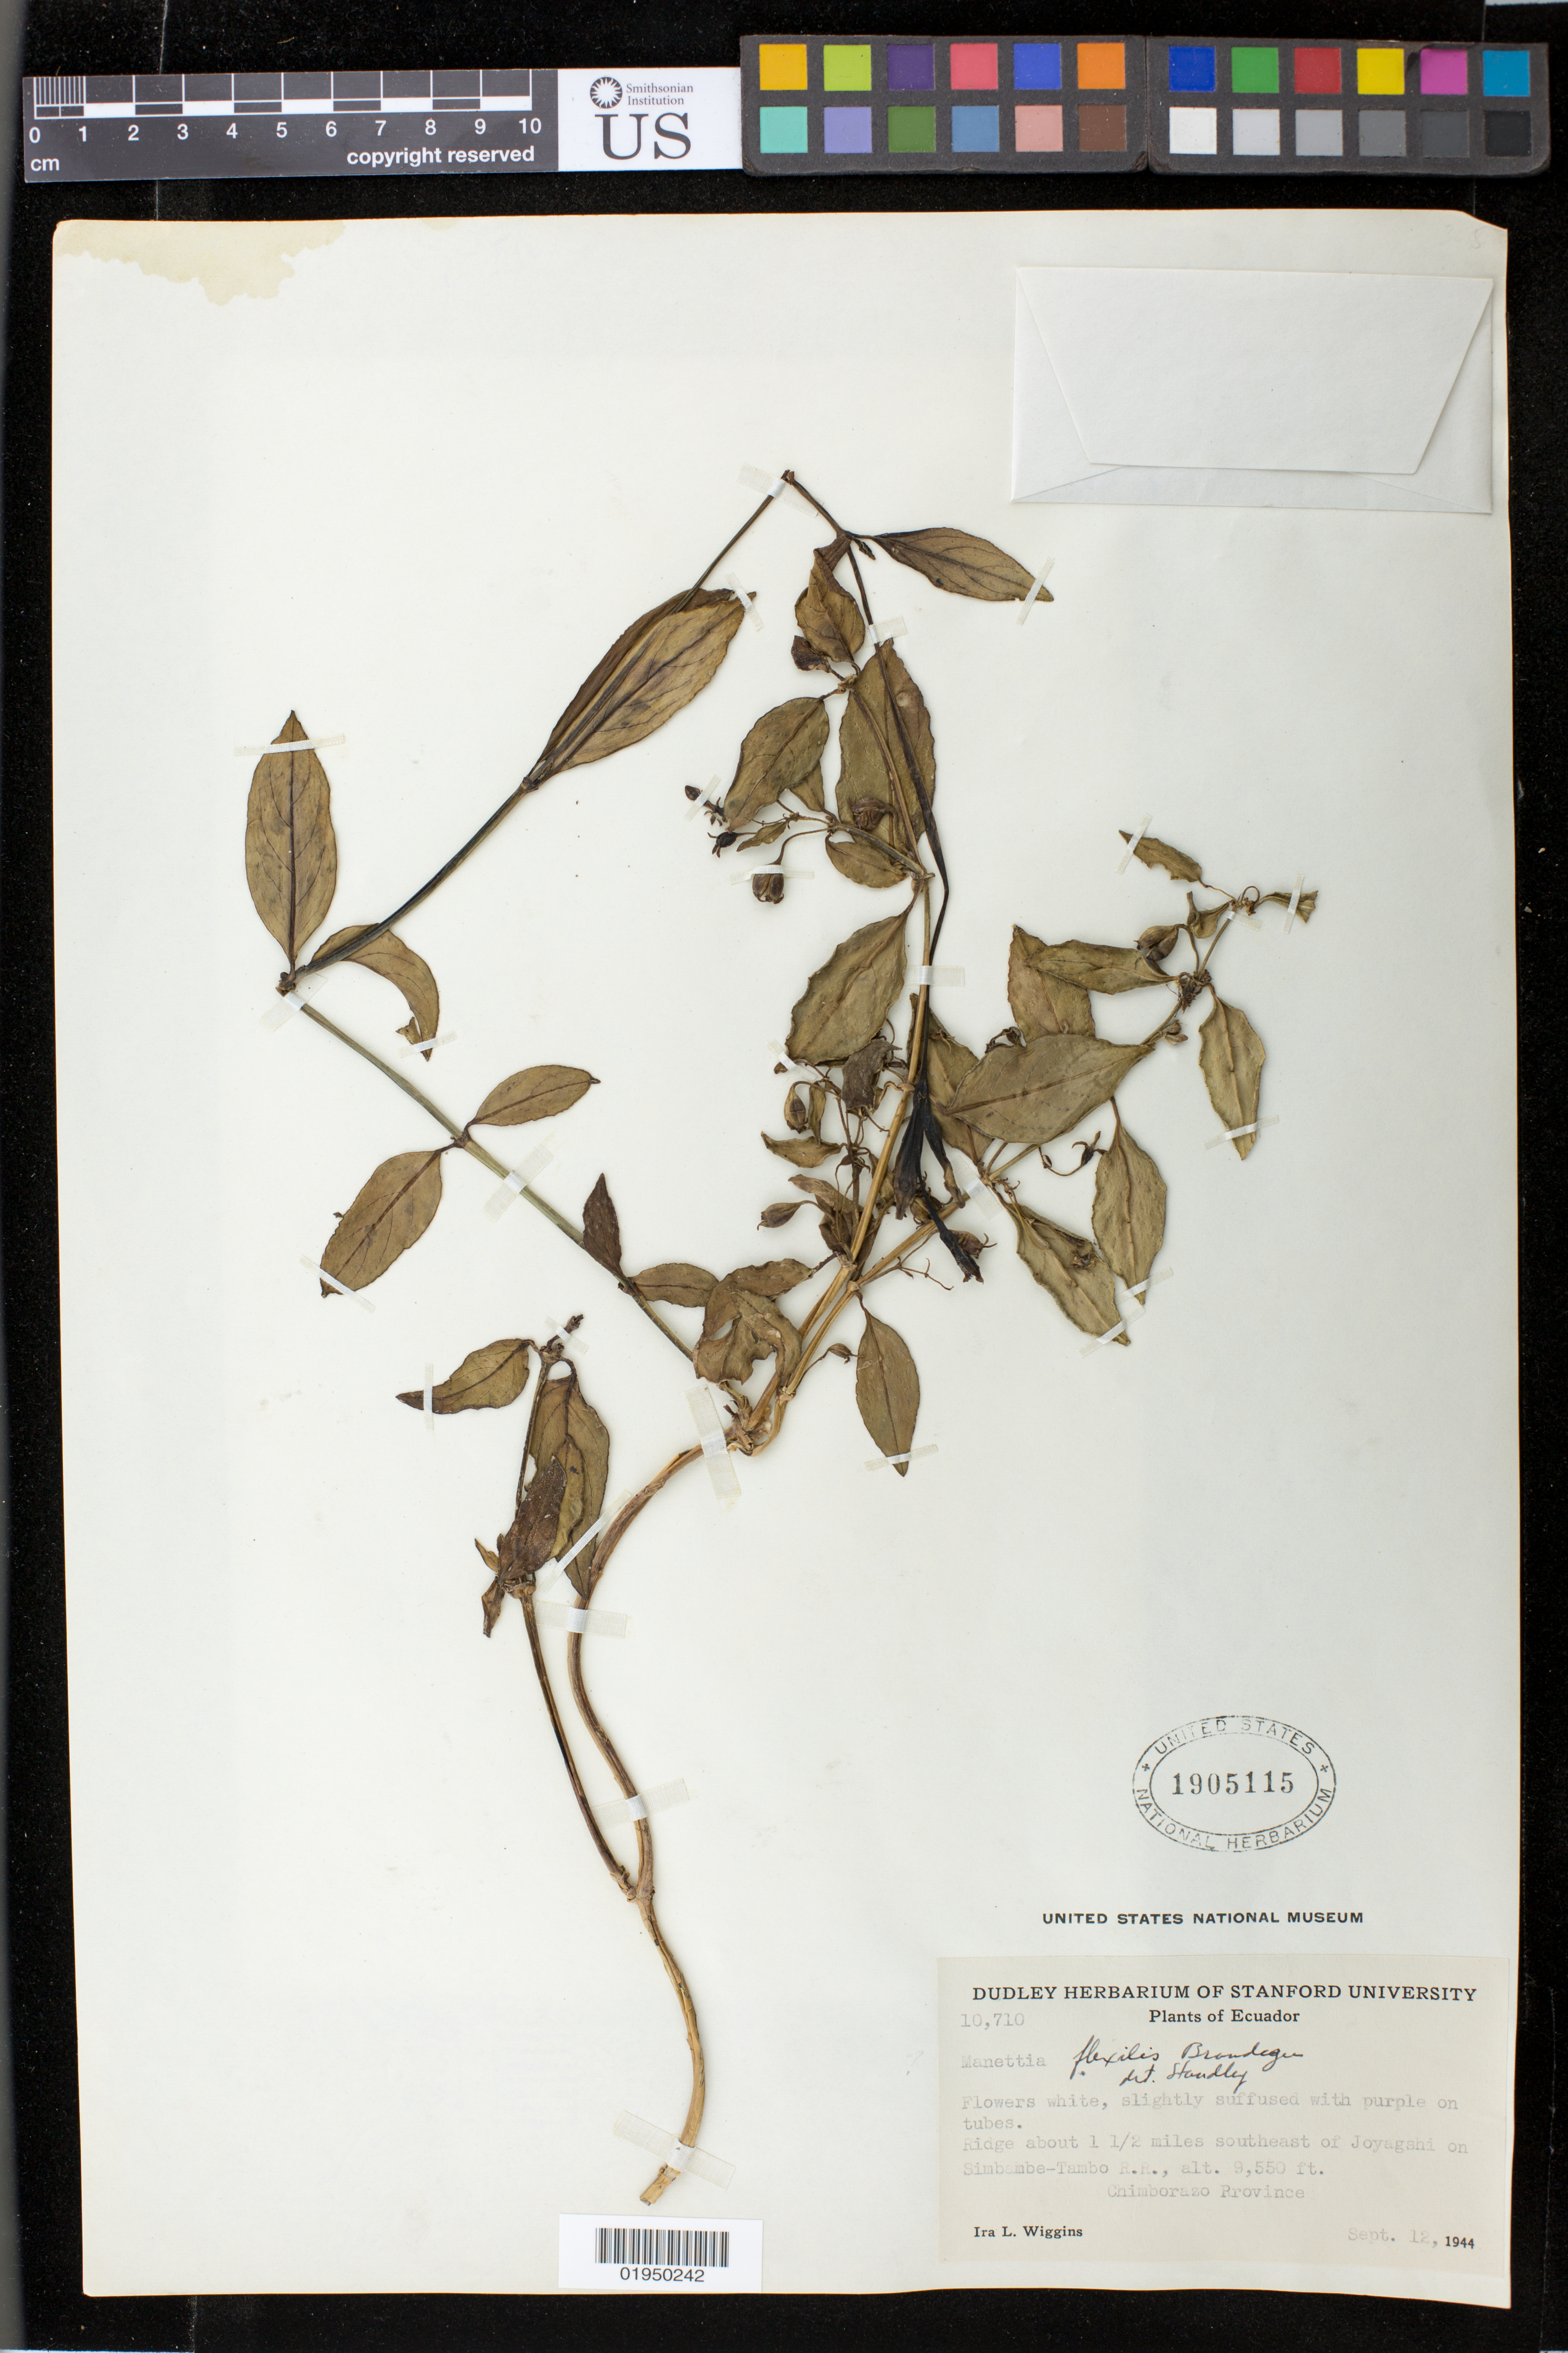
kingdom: Plantae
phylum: Tracheophyta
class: Magnoliopsida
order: Gentianales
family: Rubiaceae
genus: Manettia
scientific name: Manettia flexilis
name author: Brandegee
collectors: I. L. Wiggins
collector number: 10710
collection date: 1944-09-12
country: Ecuador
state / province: Chimborazo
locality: Ridge about 1 1/2 miles southeast of Joyagshi on Simbambe-Tambo R.R.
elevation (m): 2911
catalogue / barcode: US 1905115